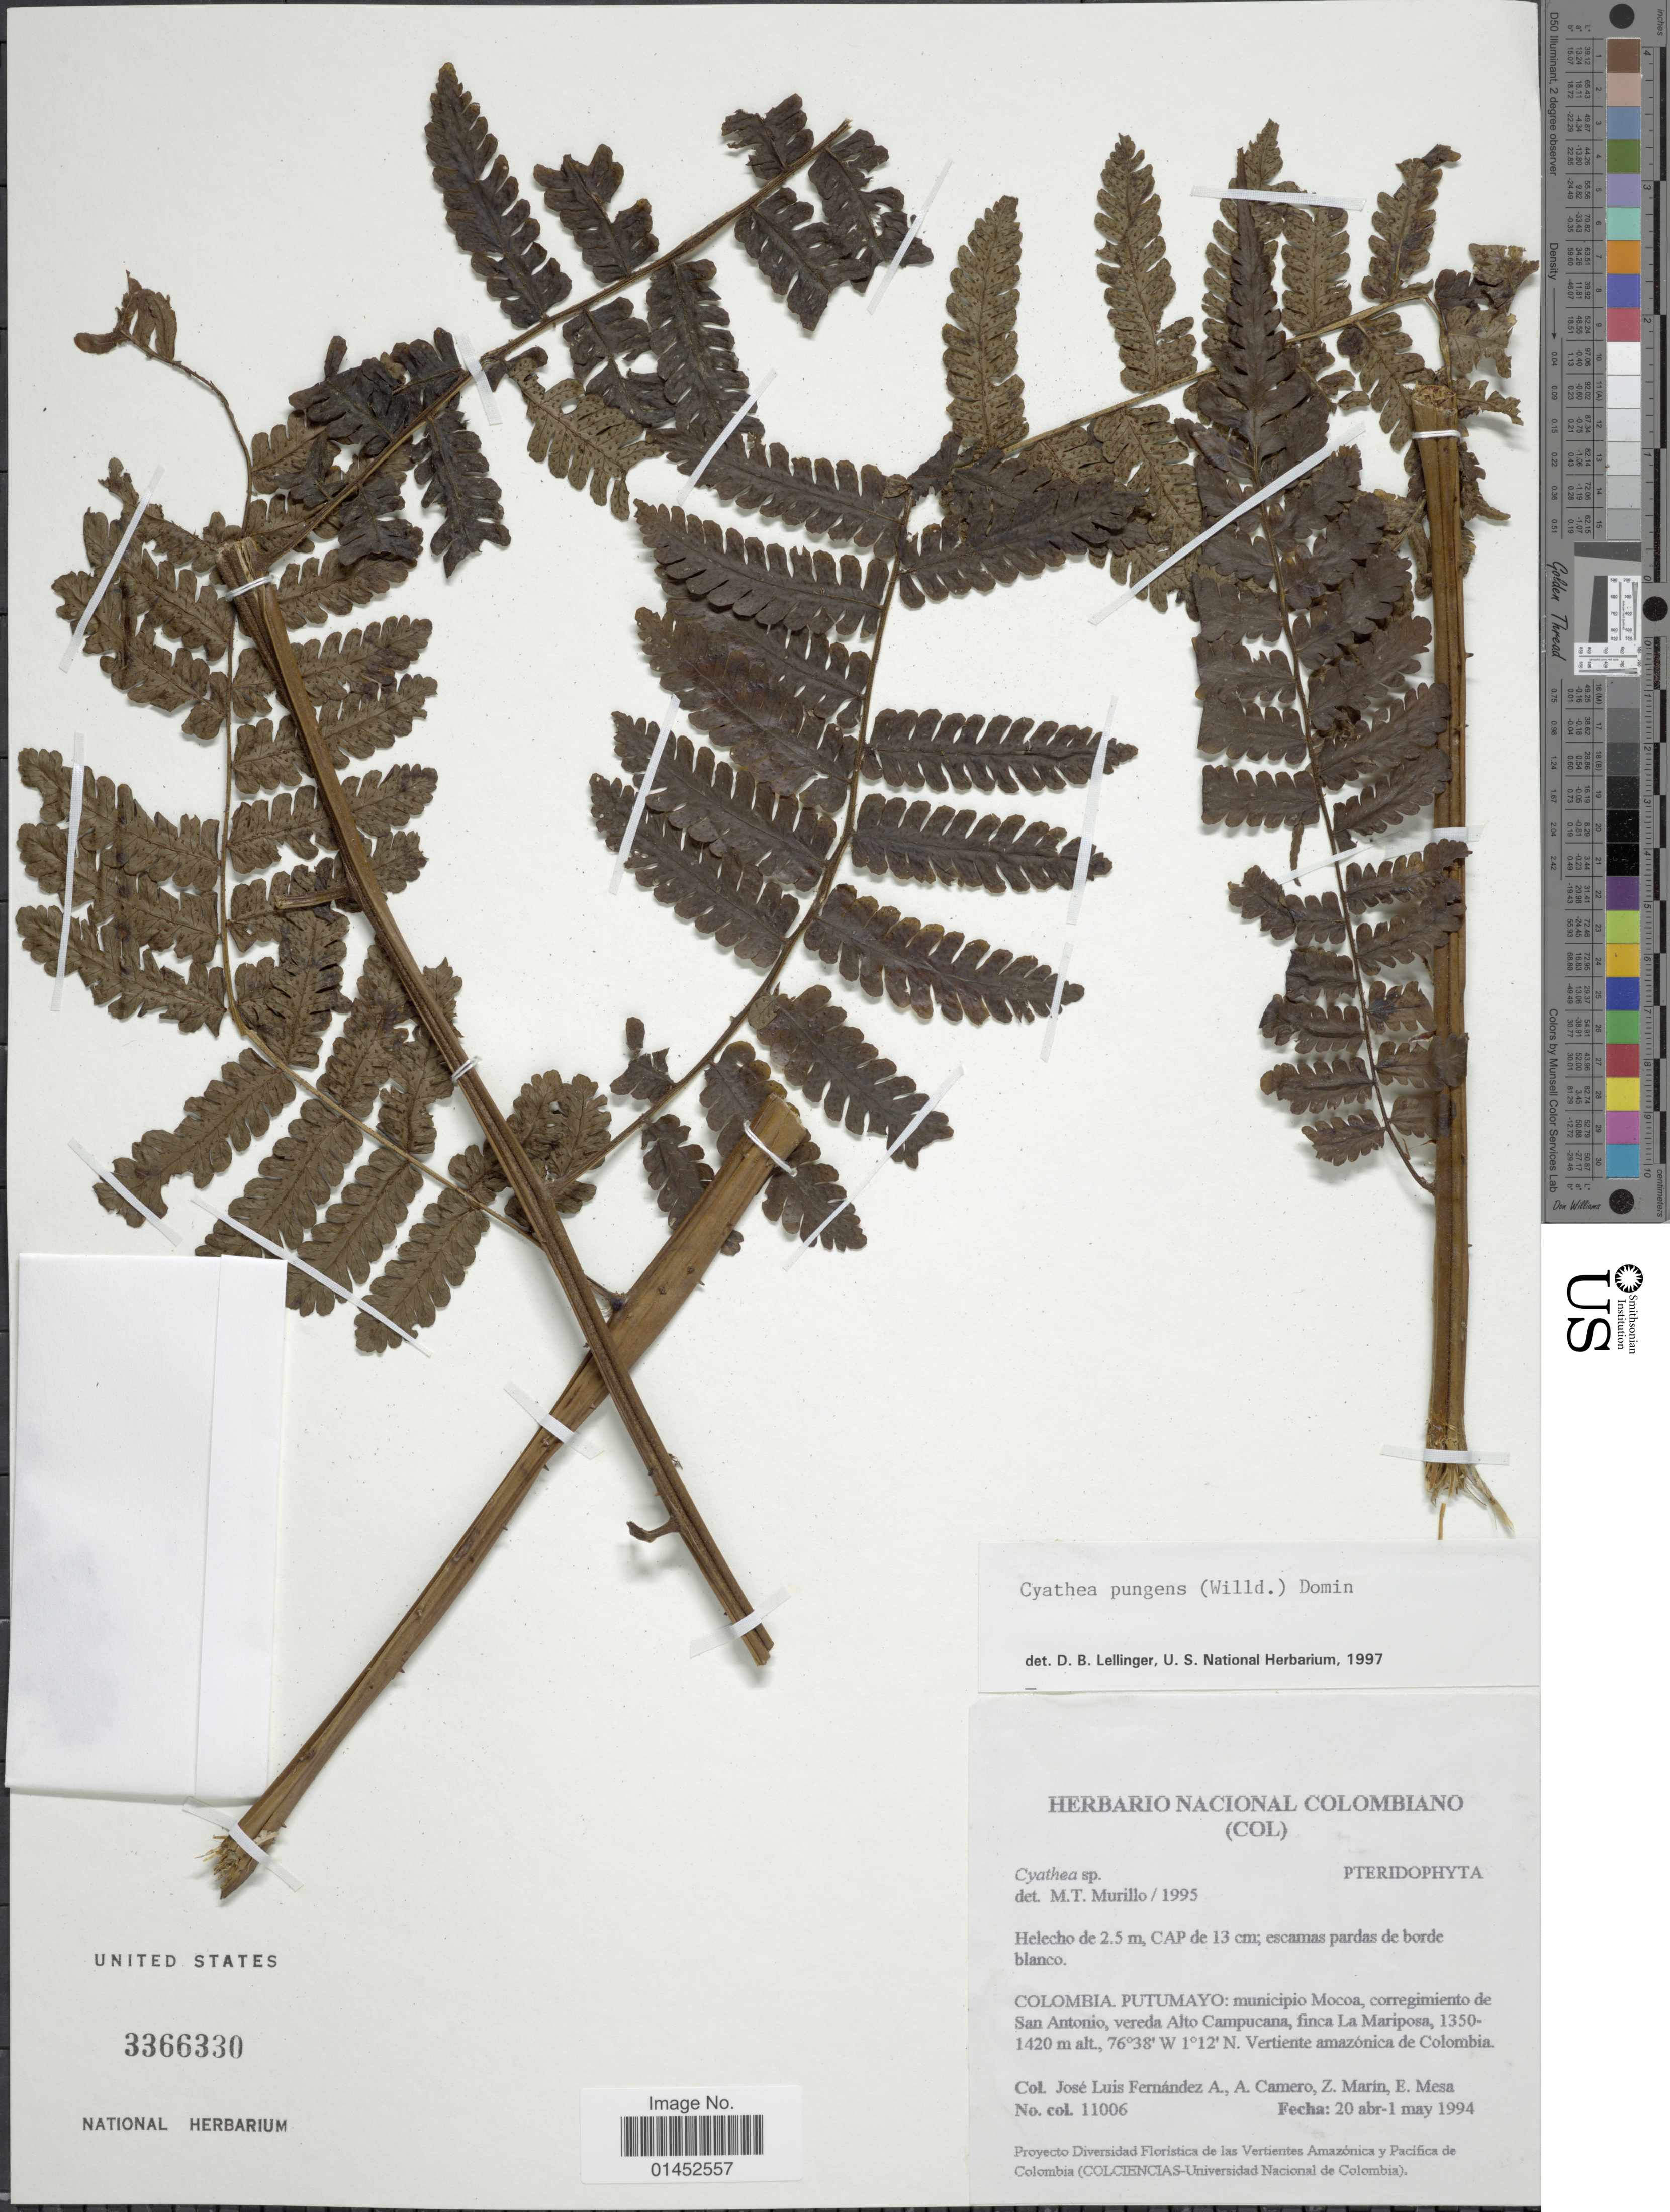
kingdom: Plantae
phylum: Tracheophyta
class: Polypodiopsida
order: Cyatheales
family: Cyatheaceae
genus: Cyathea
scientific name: Cyathea pungens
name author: (Willd.) Domin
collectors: J. L. Fernández-Alonso, A. A. Camero, Z. Marin & E. Mesa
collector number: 11006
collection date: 1994-04-20/1994-05-01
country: Colombia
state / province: Putumayo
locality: Municpio Mocoa, corregimiento de San Antonio, vereda Alto Campucana, finca La Mariposa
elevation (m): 1350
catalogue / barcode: US 3366330